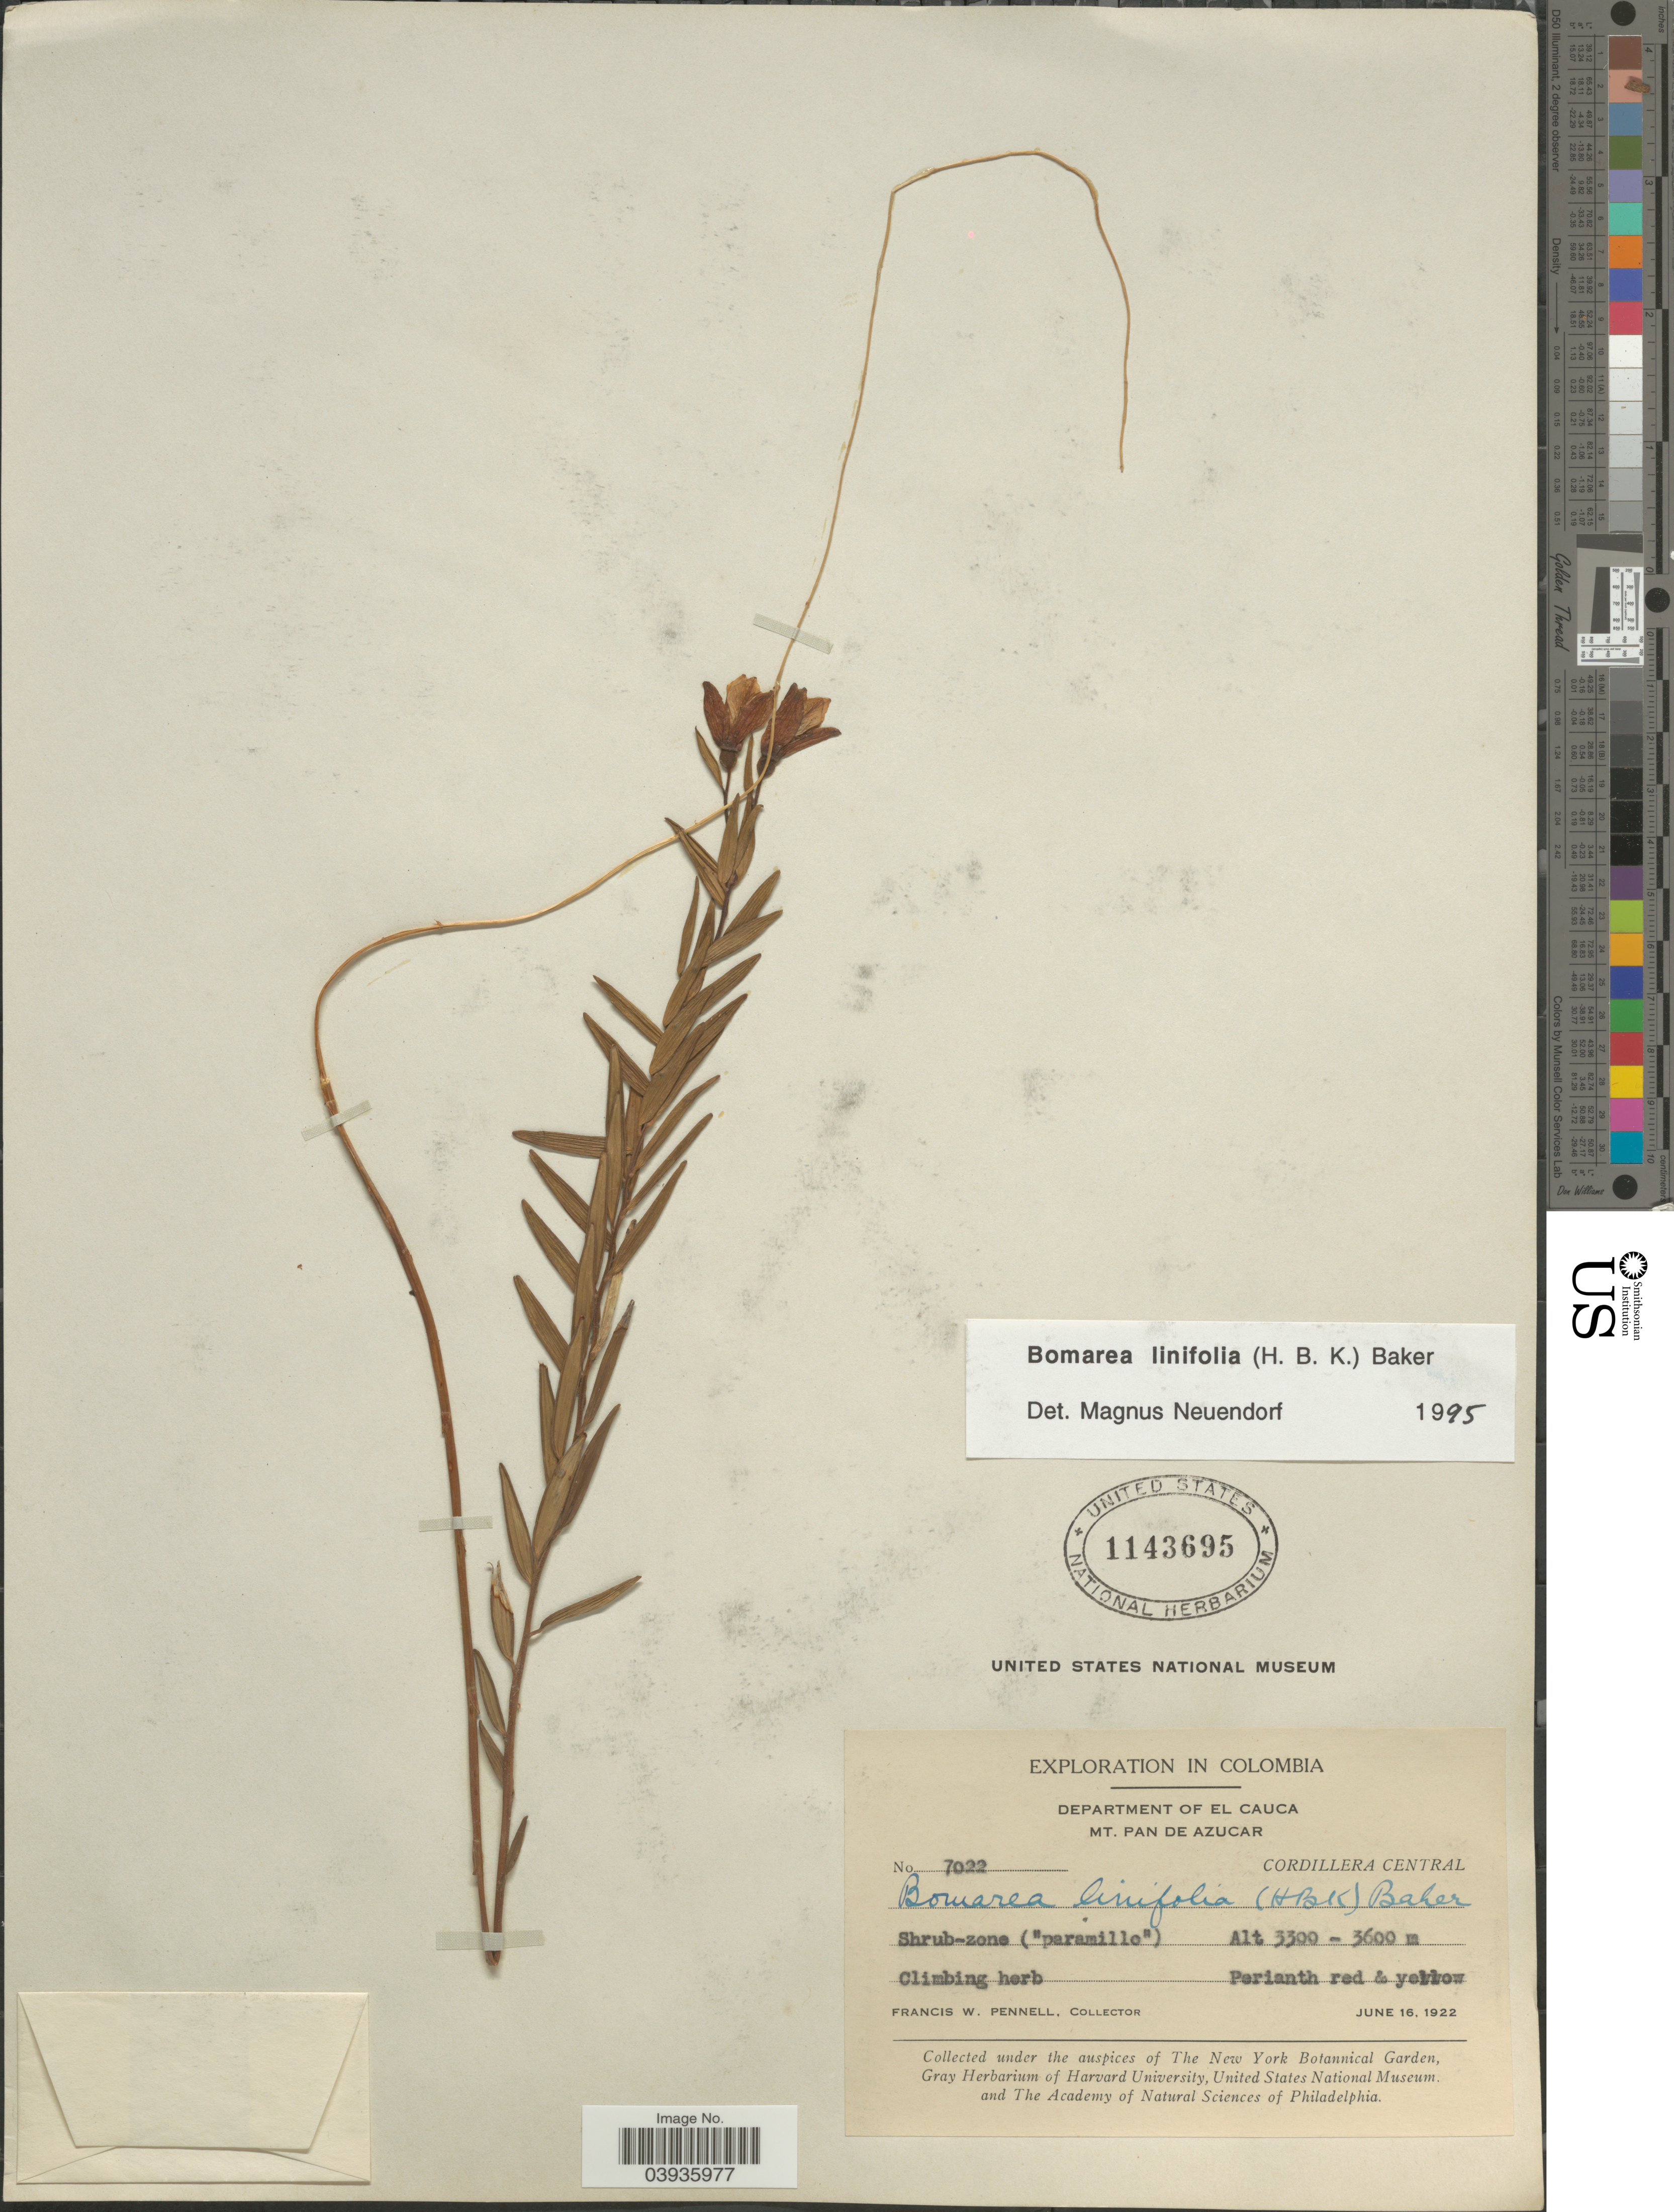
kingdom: Plantae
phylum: Tracheophyta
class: Liliopsida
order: Liliales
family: Alstroemeriaceae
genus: Bomarea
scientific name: Bomarea linifolia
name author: (Kunth) Baker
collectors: F. W. Pennell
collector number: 7022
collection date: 1922-06-16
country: Colombia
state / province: Cauca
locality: Department of El Cauca. Mt. Pan de Azucar. Cordillera Central.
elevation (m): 3300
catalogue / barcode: US 1143695